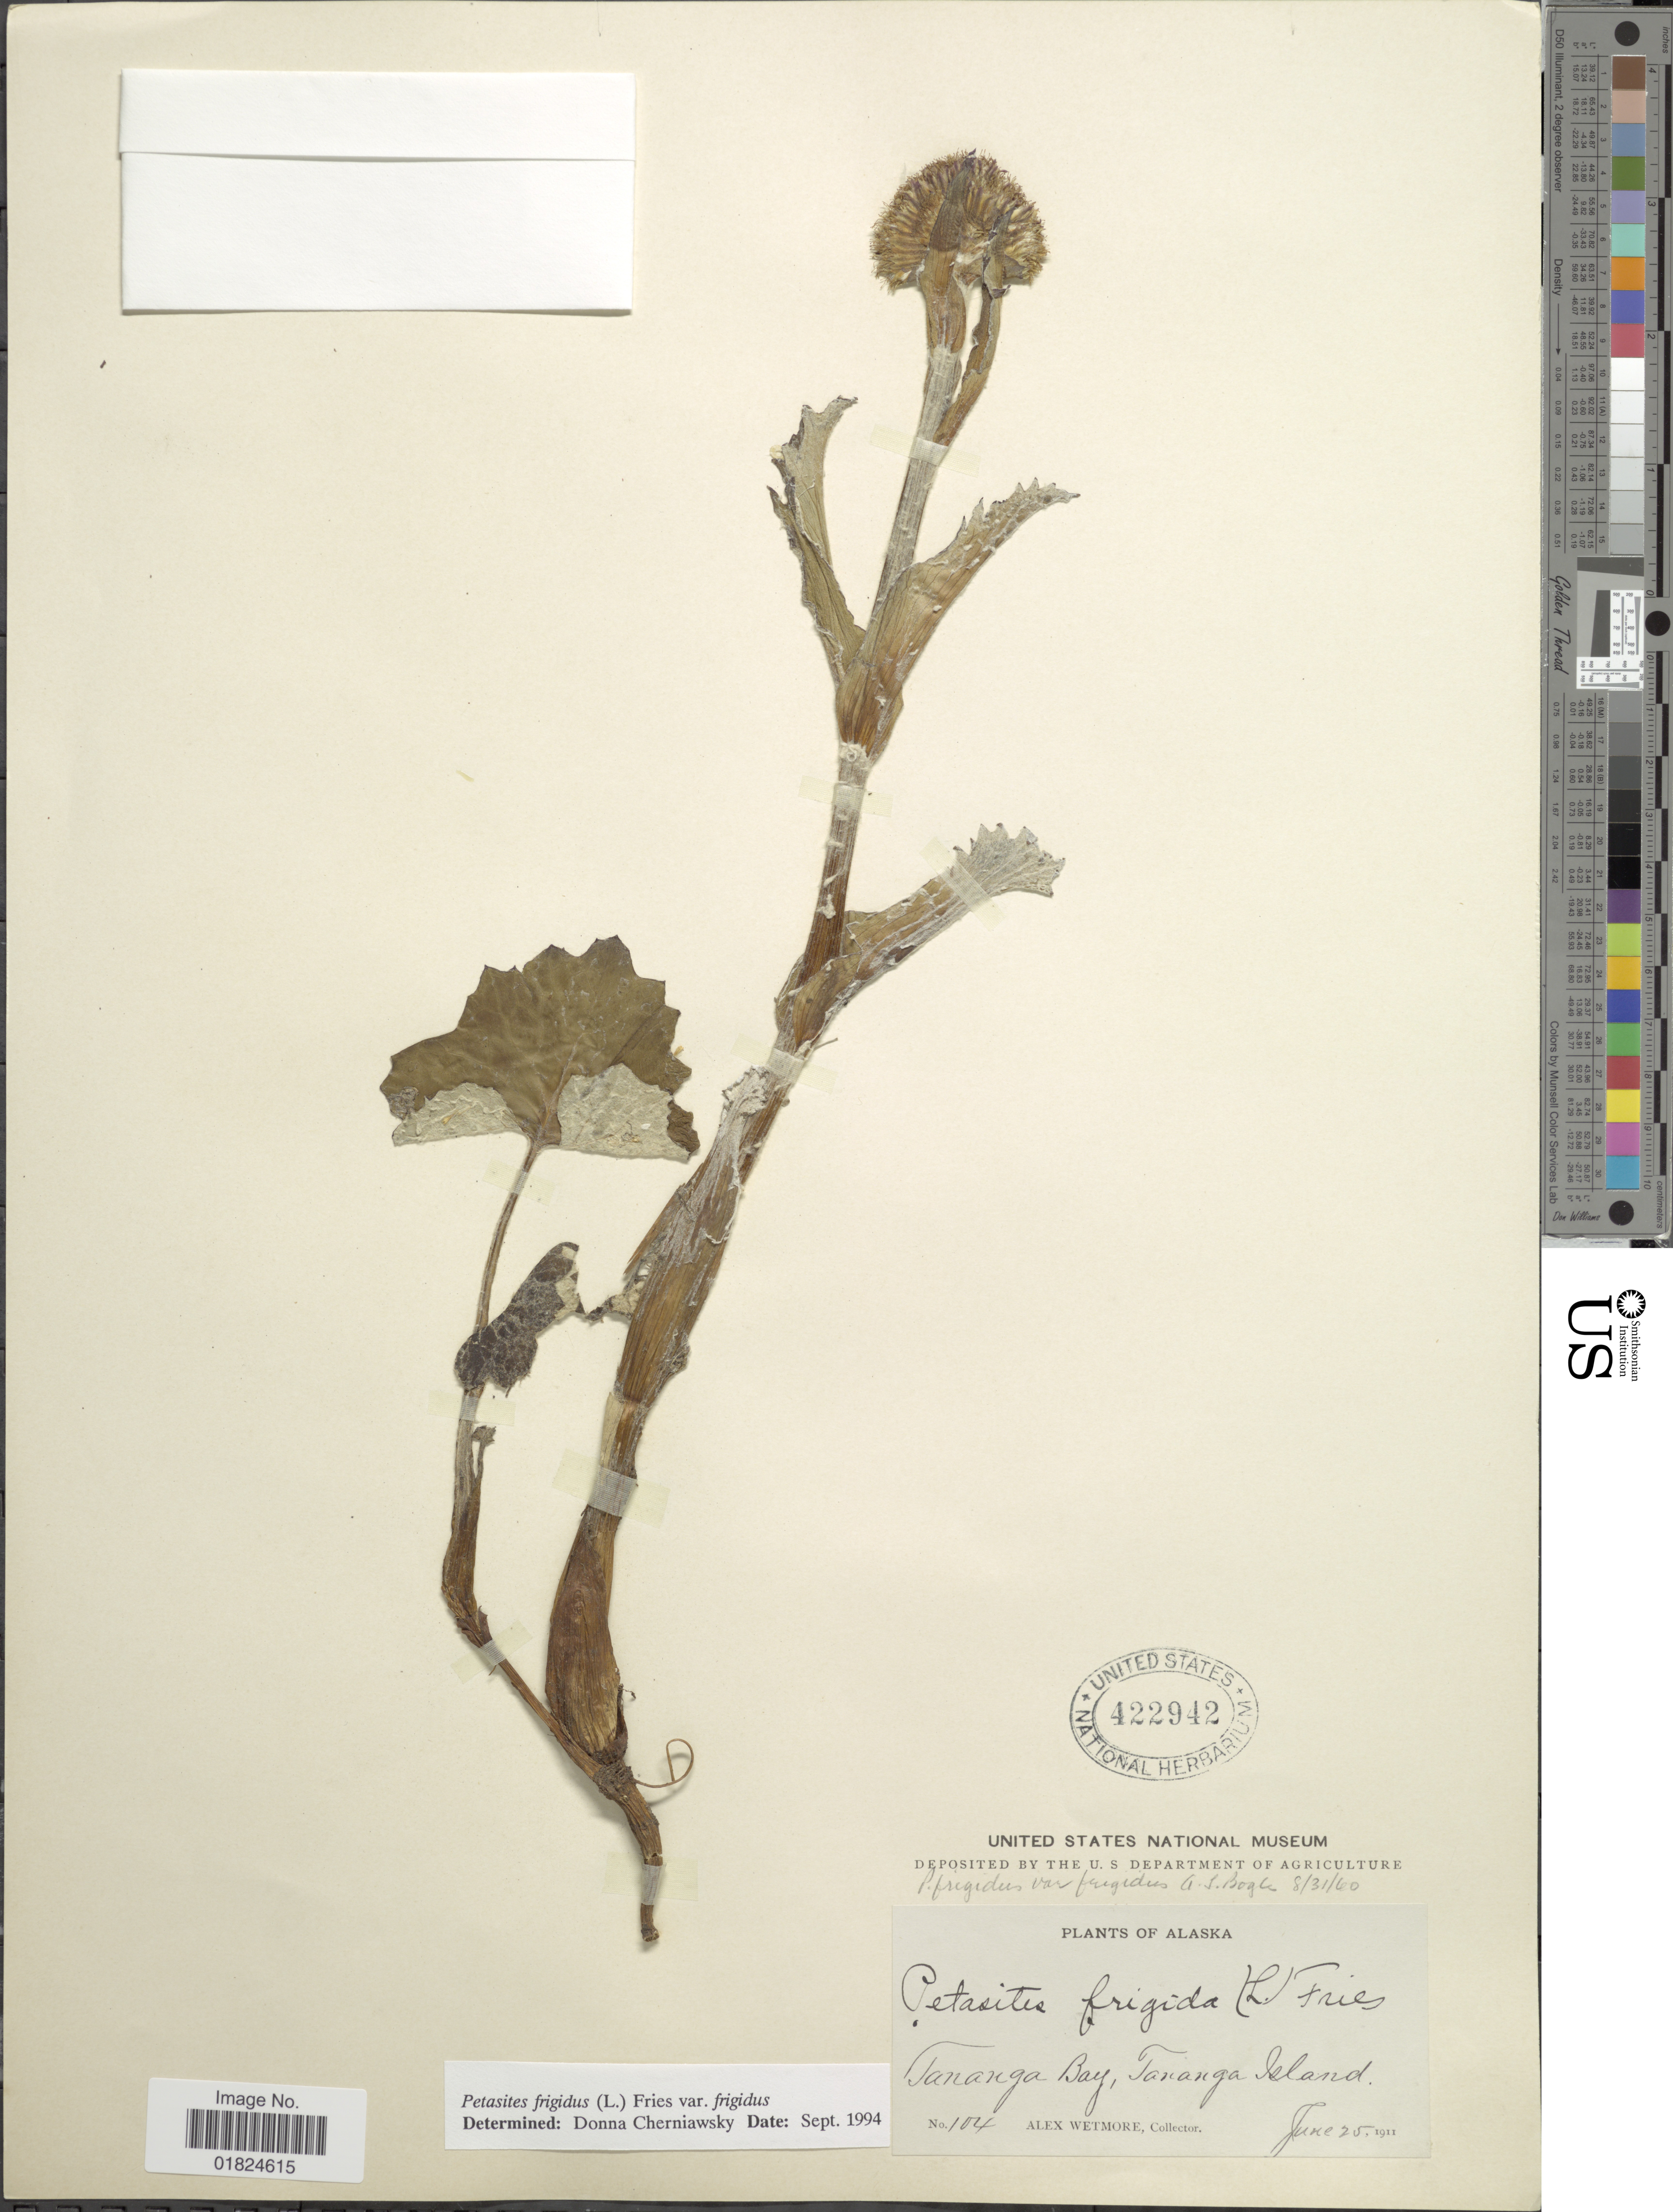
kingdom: Plantae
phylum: Tracheophyta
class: Magnoliopsida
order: Asterales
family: Asteraceae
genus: Petasites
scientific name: Petasites frigidus var. frigidus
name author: (L.) Fr.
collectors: A. Wetmore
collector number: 104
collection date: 1911-06-25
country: United States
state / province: Alaska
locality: Tananga Bay, Tananga Island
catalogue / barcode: US 422942